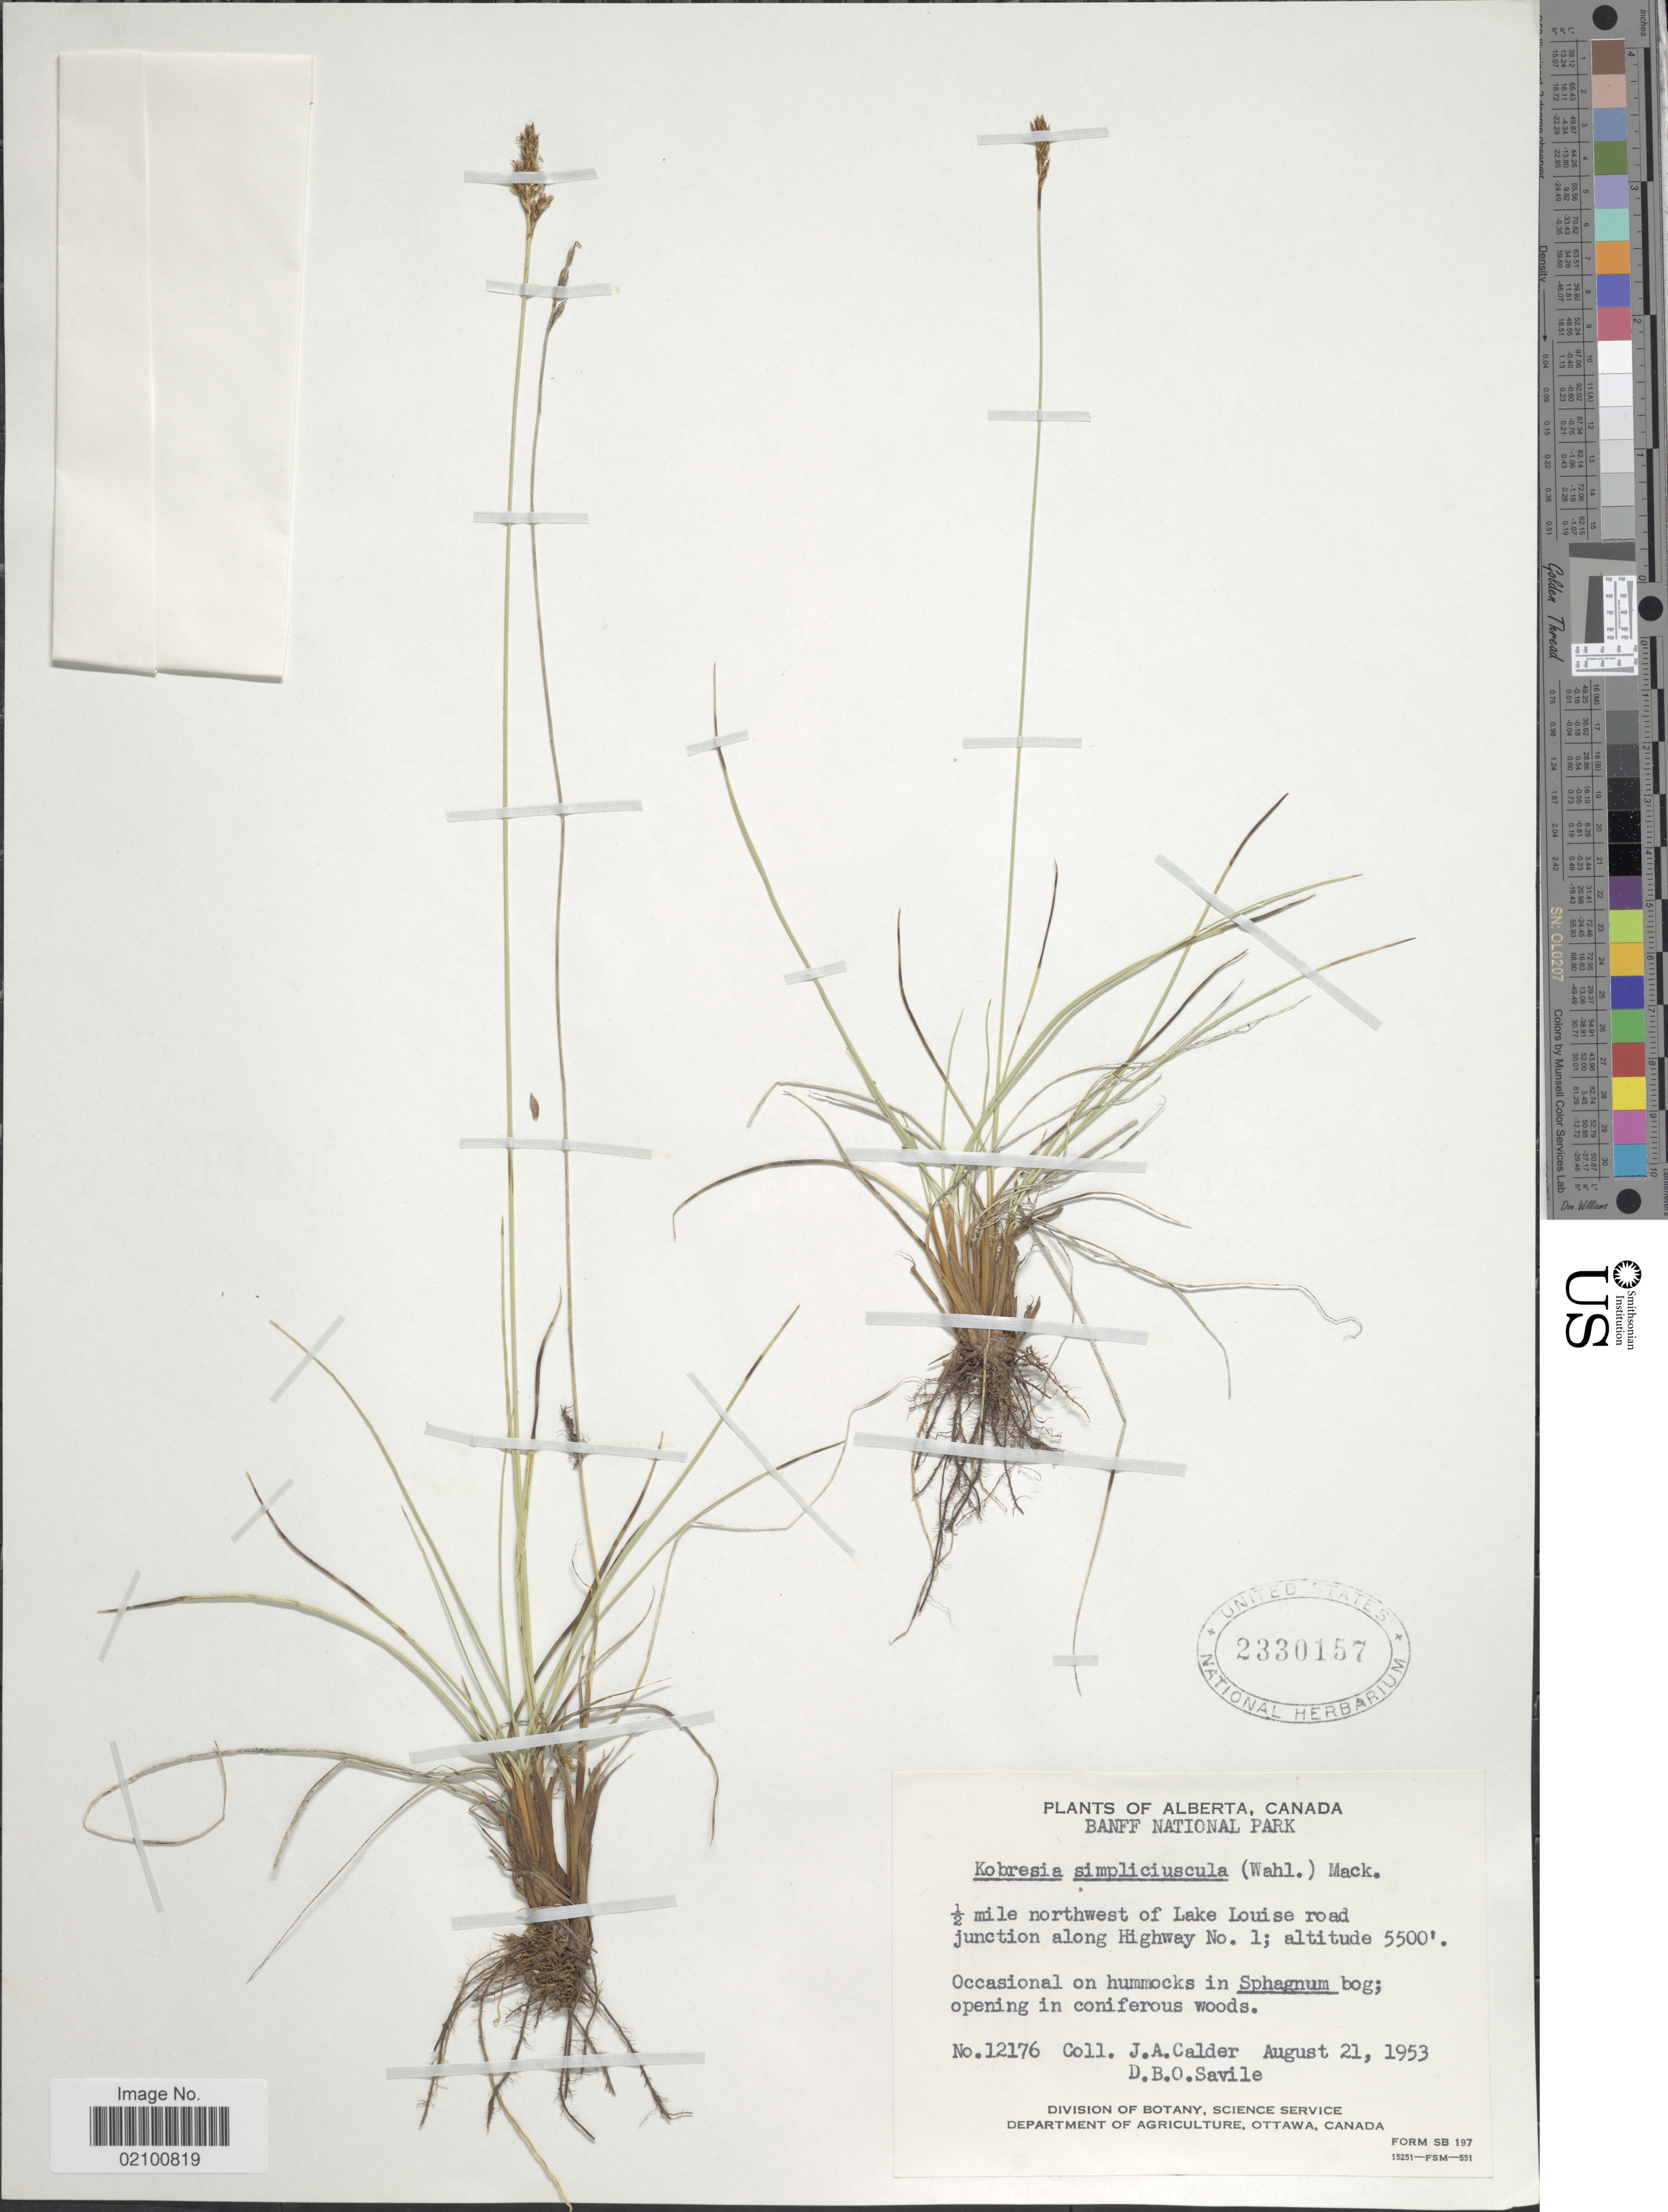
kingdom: Plantae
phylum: Tracheophyta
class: Liliopsida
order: Poales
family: Cyperaceae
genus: Carex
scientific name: Carex simpliciuscula subsp. simpliciuscula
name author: Wahlenb.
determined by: Strong, M. T., (US), Smithsonian Institution - National Museum of Natural History (UNITED STATES)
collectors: J. A. Calder & D. Savile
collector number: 12176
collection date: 1953-08-21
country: Canada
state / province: Alberta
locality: Banff National Park, ½ mile northwest of Lake Louise road junction along Highway No 1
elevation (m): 1676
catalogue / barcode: US 2330157